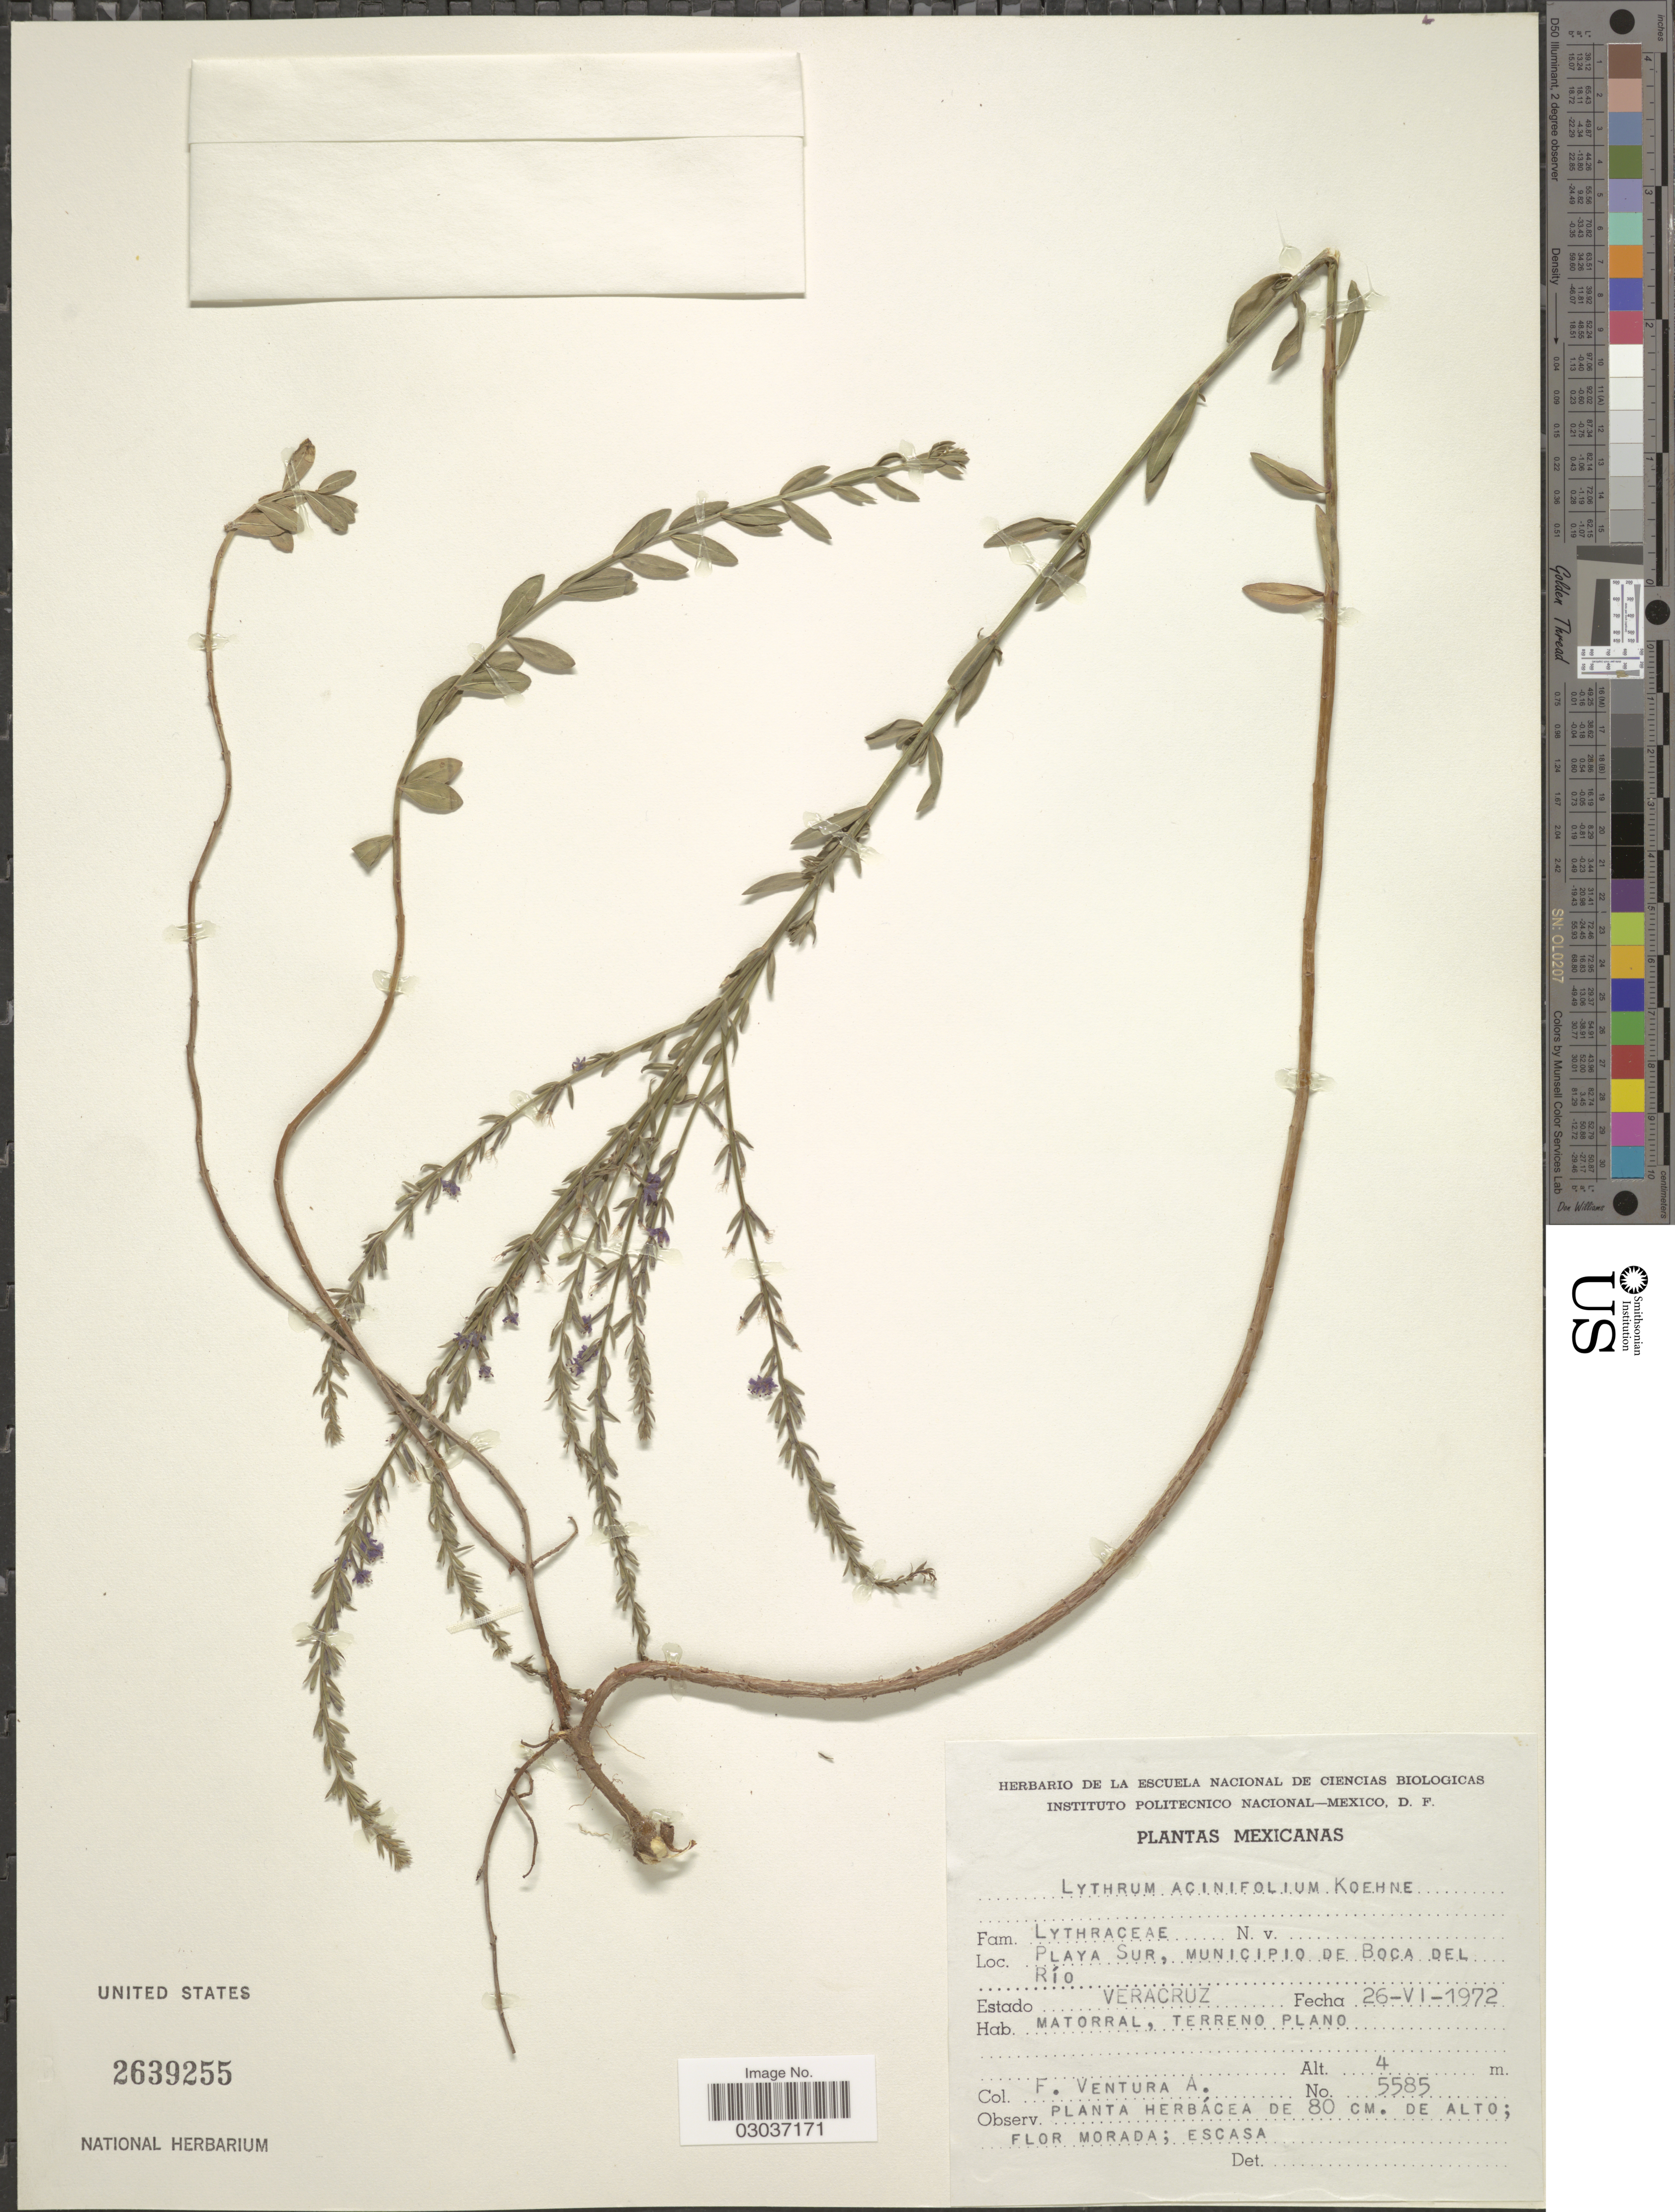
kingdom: Plantae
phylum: Tracheophyta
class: Magnoliopsida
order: Myrtales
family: Lythraceae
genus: Lythrum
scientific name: Lythrum acinifolium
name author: Sessé & Moc. ex Koehne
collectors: F. Ventura A.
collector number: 5585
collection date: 1972-06-26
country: Mexico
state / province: Veracruz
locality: Playa Sur, Municipio de Boca del Río. Estado Veracruz.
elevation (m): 4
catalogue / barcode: US 2639255